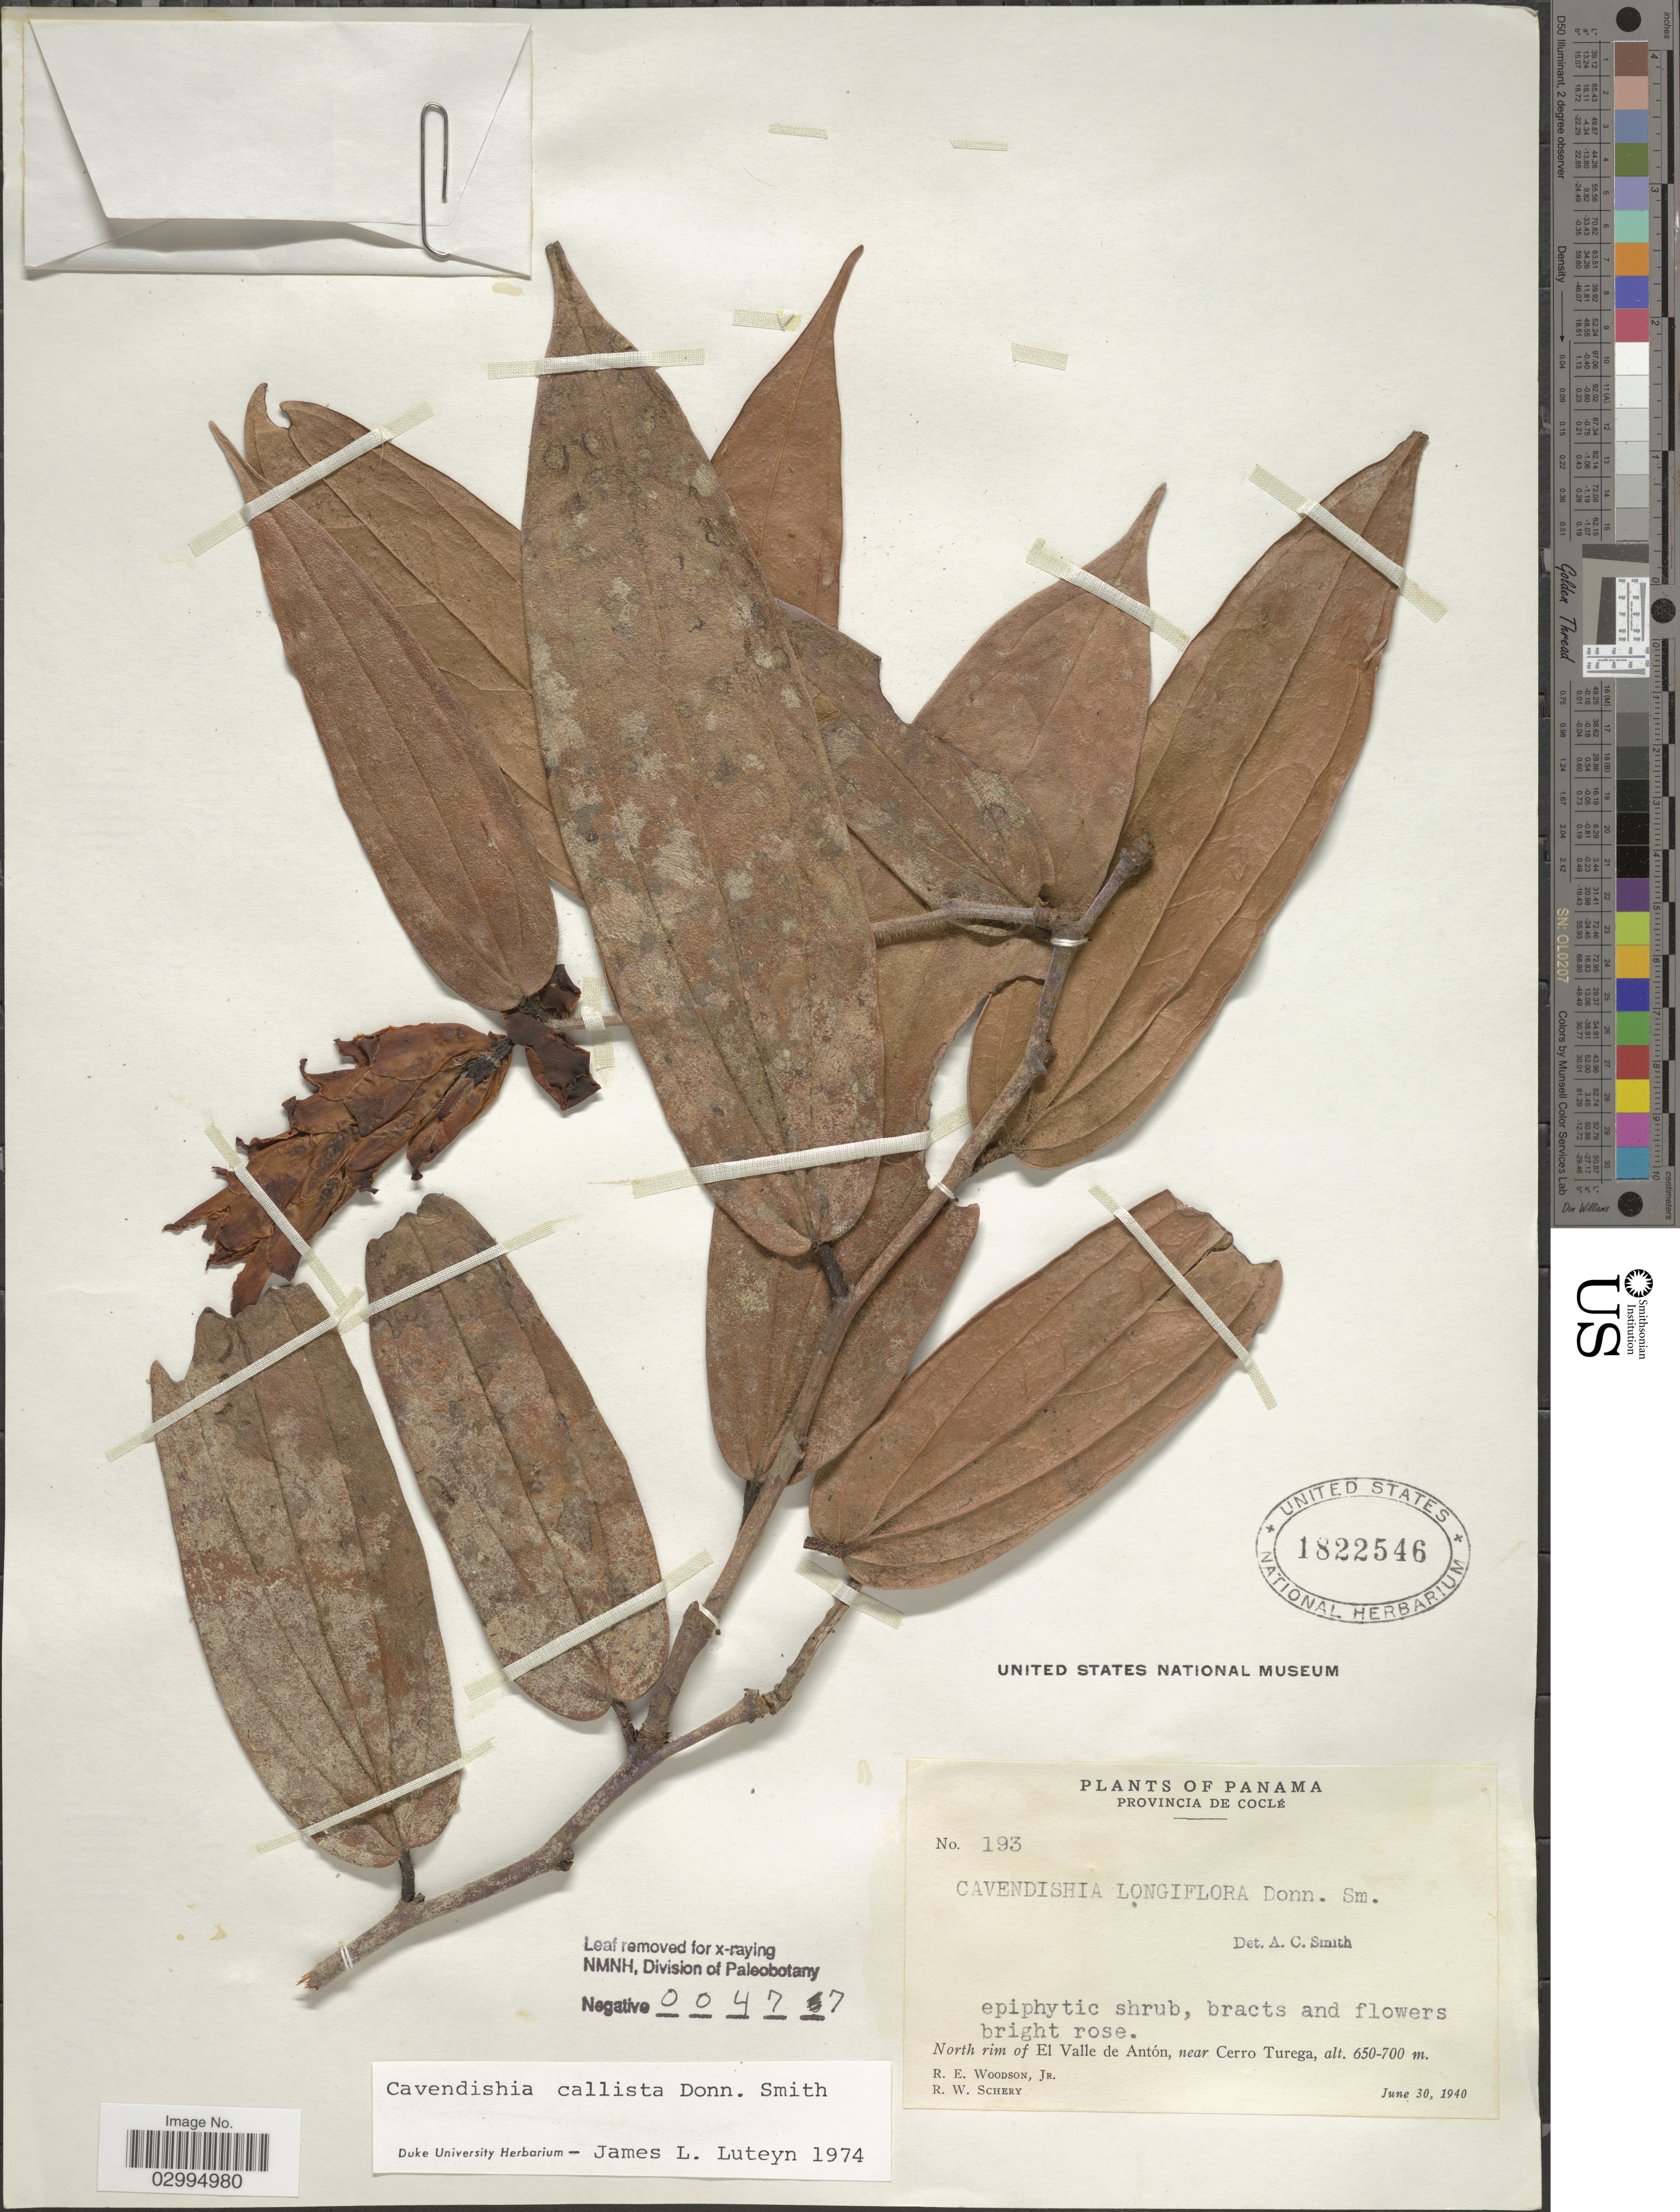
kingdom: Plantae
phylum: Tracheophyta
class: Magnoliopsida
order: Ericales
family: Ericaceae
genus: Cavendishia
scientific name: Cavendishia callista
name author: Donn. Sm.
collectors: R. E. Woodson & R. W. Schery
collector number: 193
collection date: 1940-06-30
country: Panama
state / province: Coclé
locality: North rim of El Valle de Antón, near Cerro Turega.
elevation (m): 650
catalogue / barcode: US 1822546